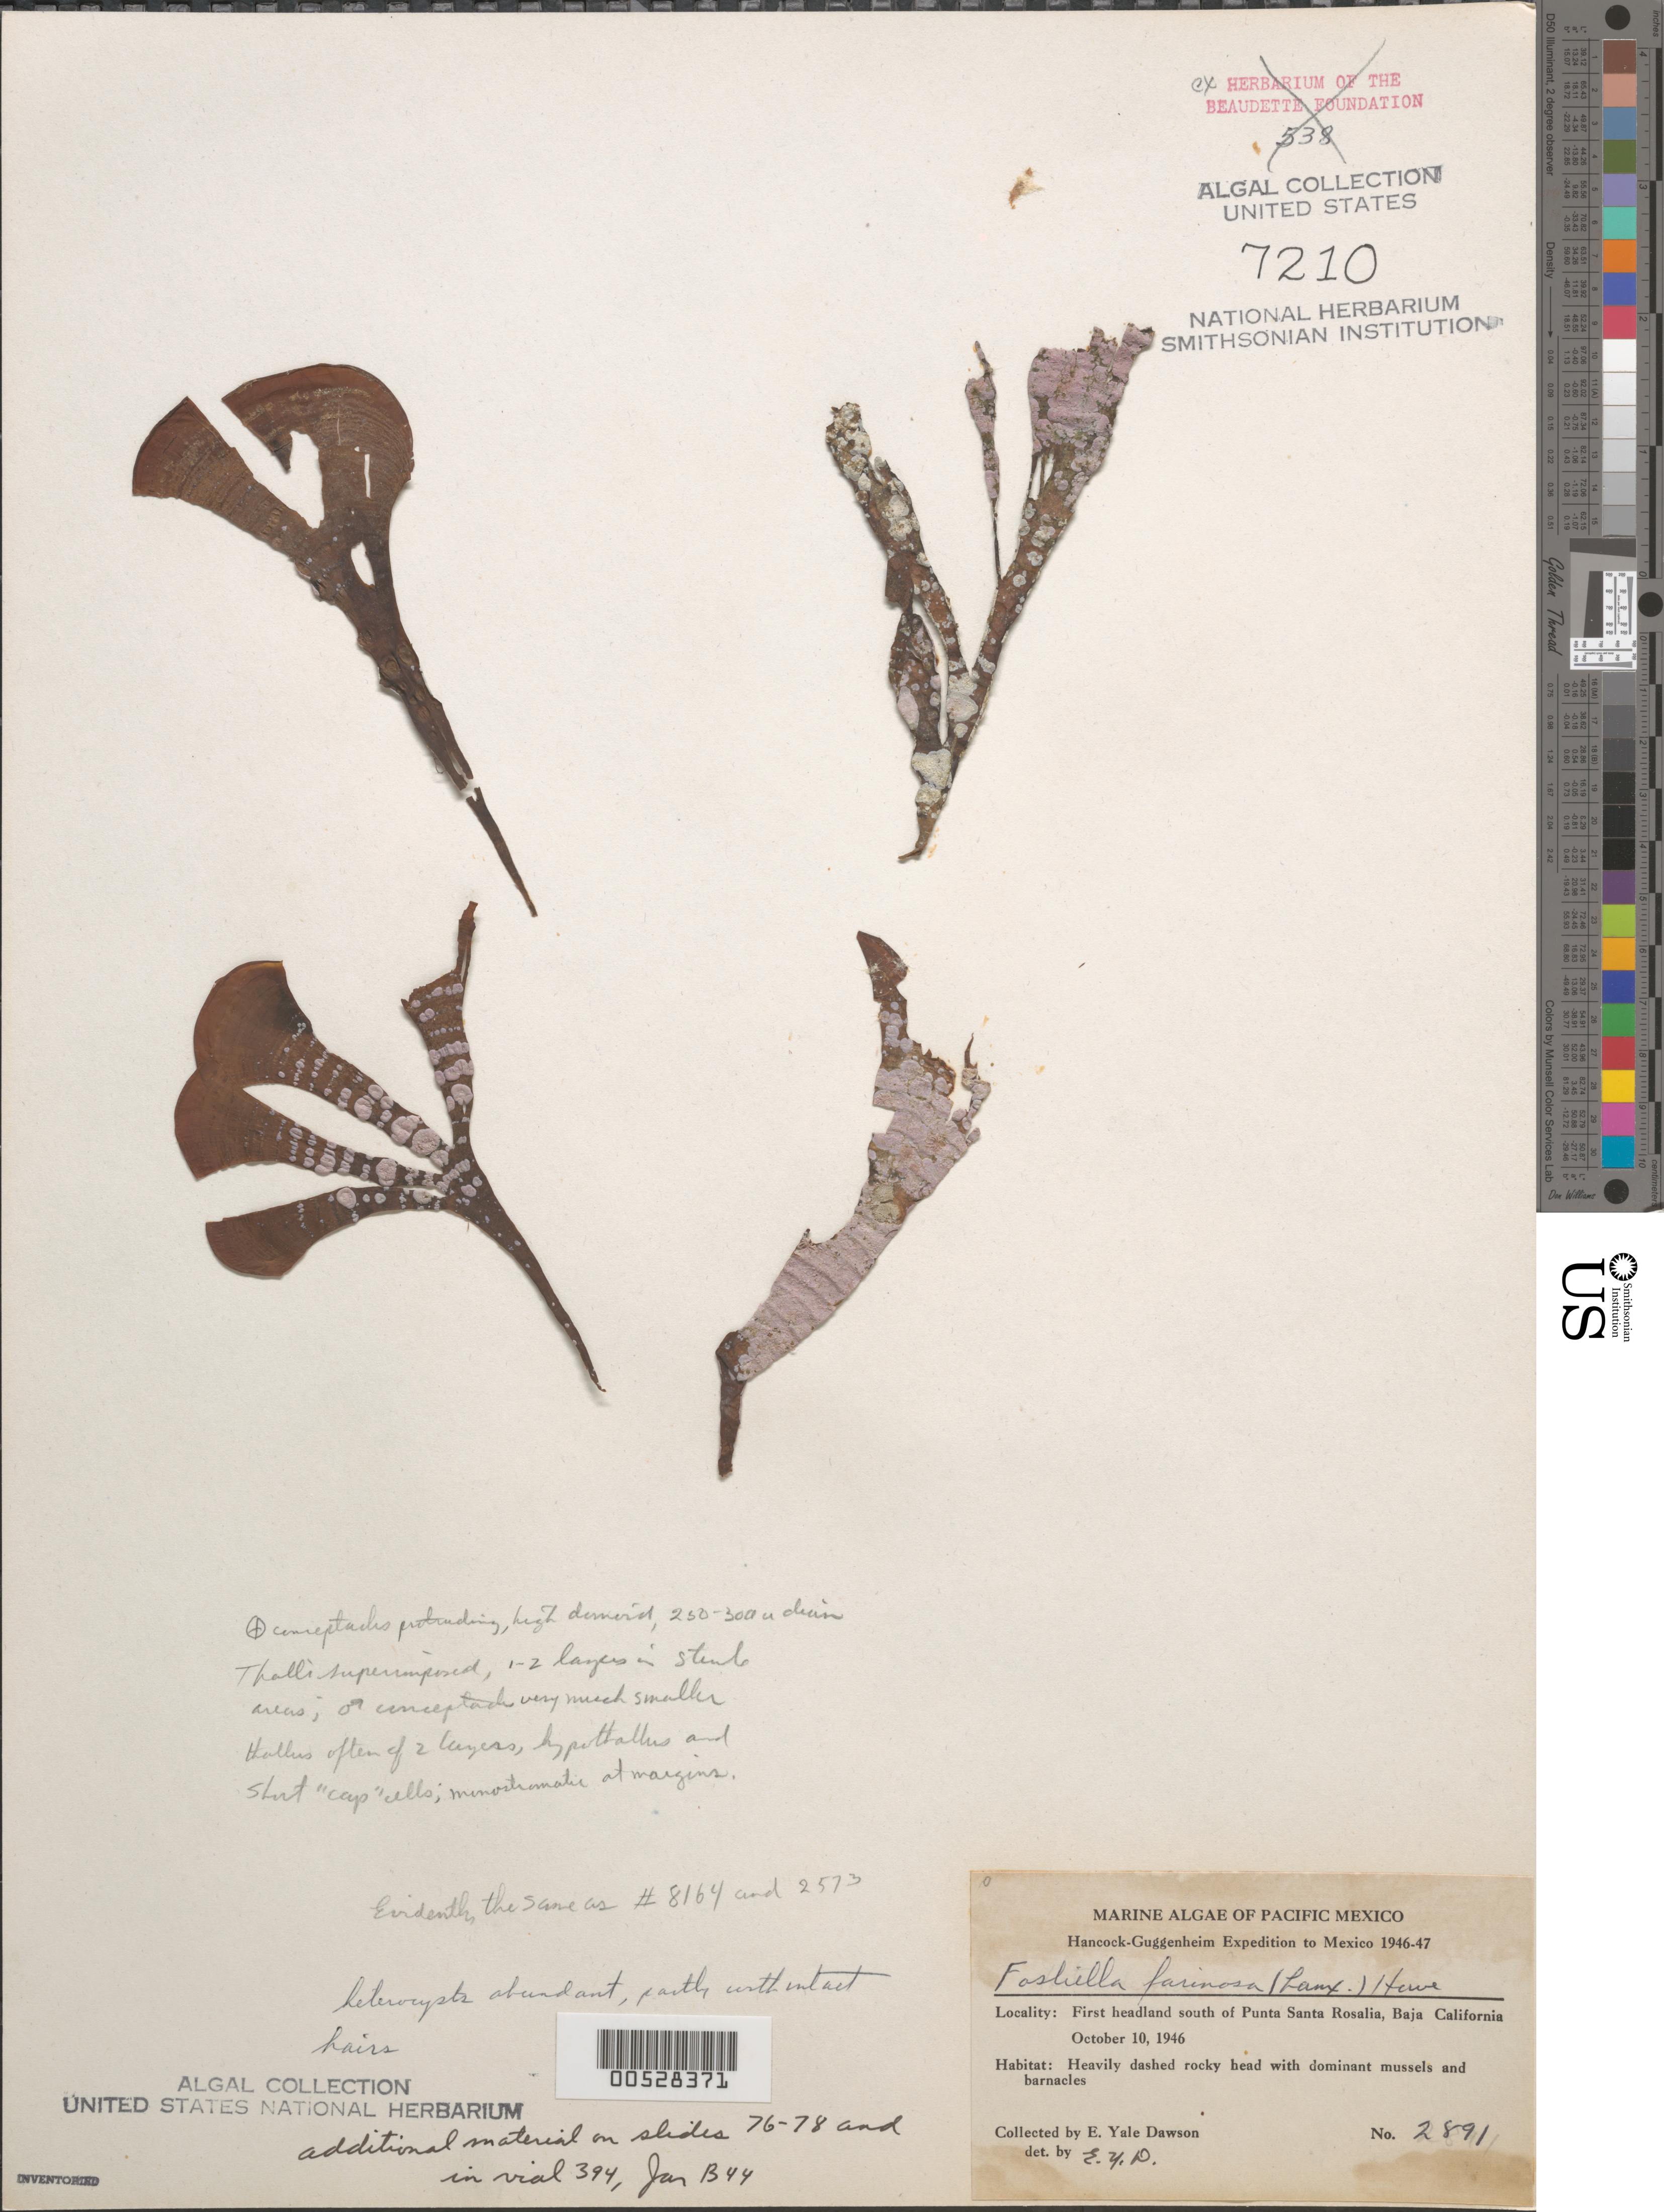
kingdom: Plantae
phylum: Rhodophyta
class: Florideophyceae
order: Corallinales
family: Hydrolithaceae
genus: Hydrolithon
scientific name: Hydrolithon farinosum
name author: (J.V.Lamouroux) Penrose & Y.M. Chamb.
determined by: Algae name updating Project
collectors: E. Y. Dawson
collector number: EYD 2891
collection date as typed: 10 Oct 1946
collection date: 1946-10-10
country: Mexico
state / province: Baja California Sur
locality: First headland south of Punta Santa Rosalia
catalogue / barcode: US 7210